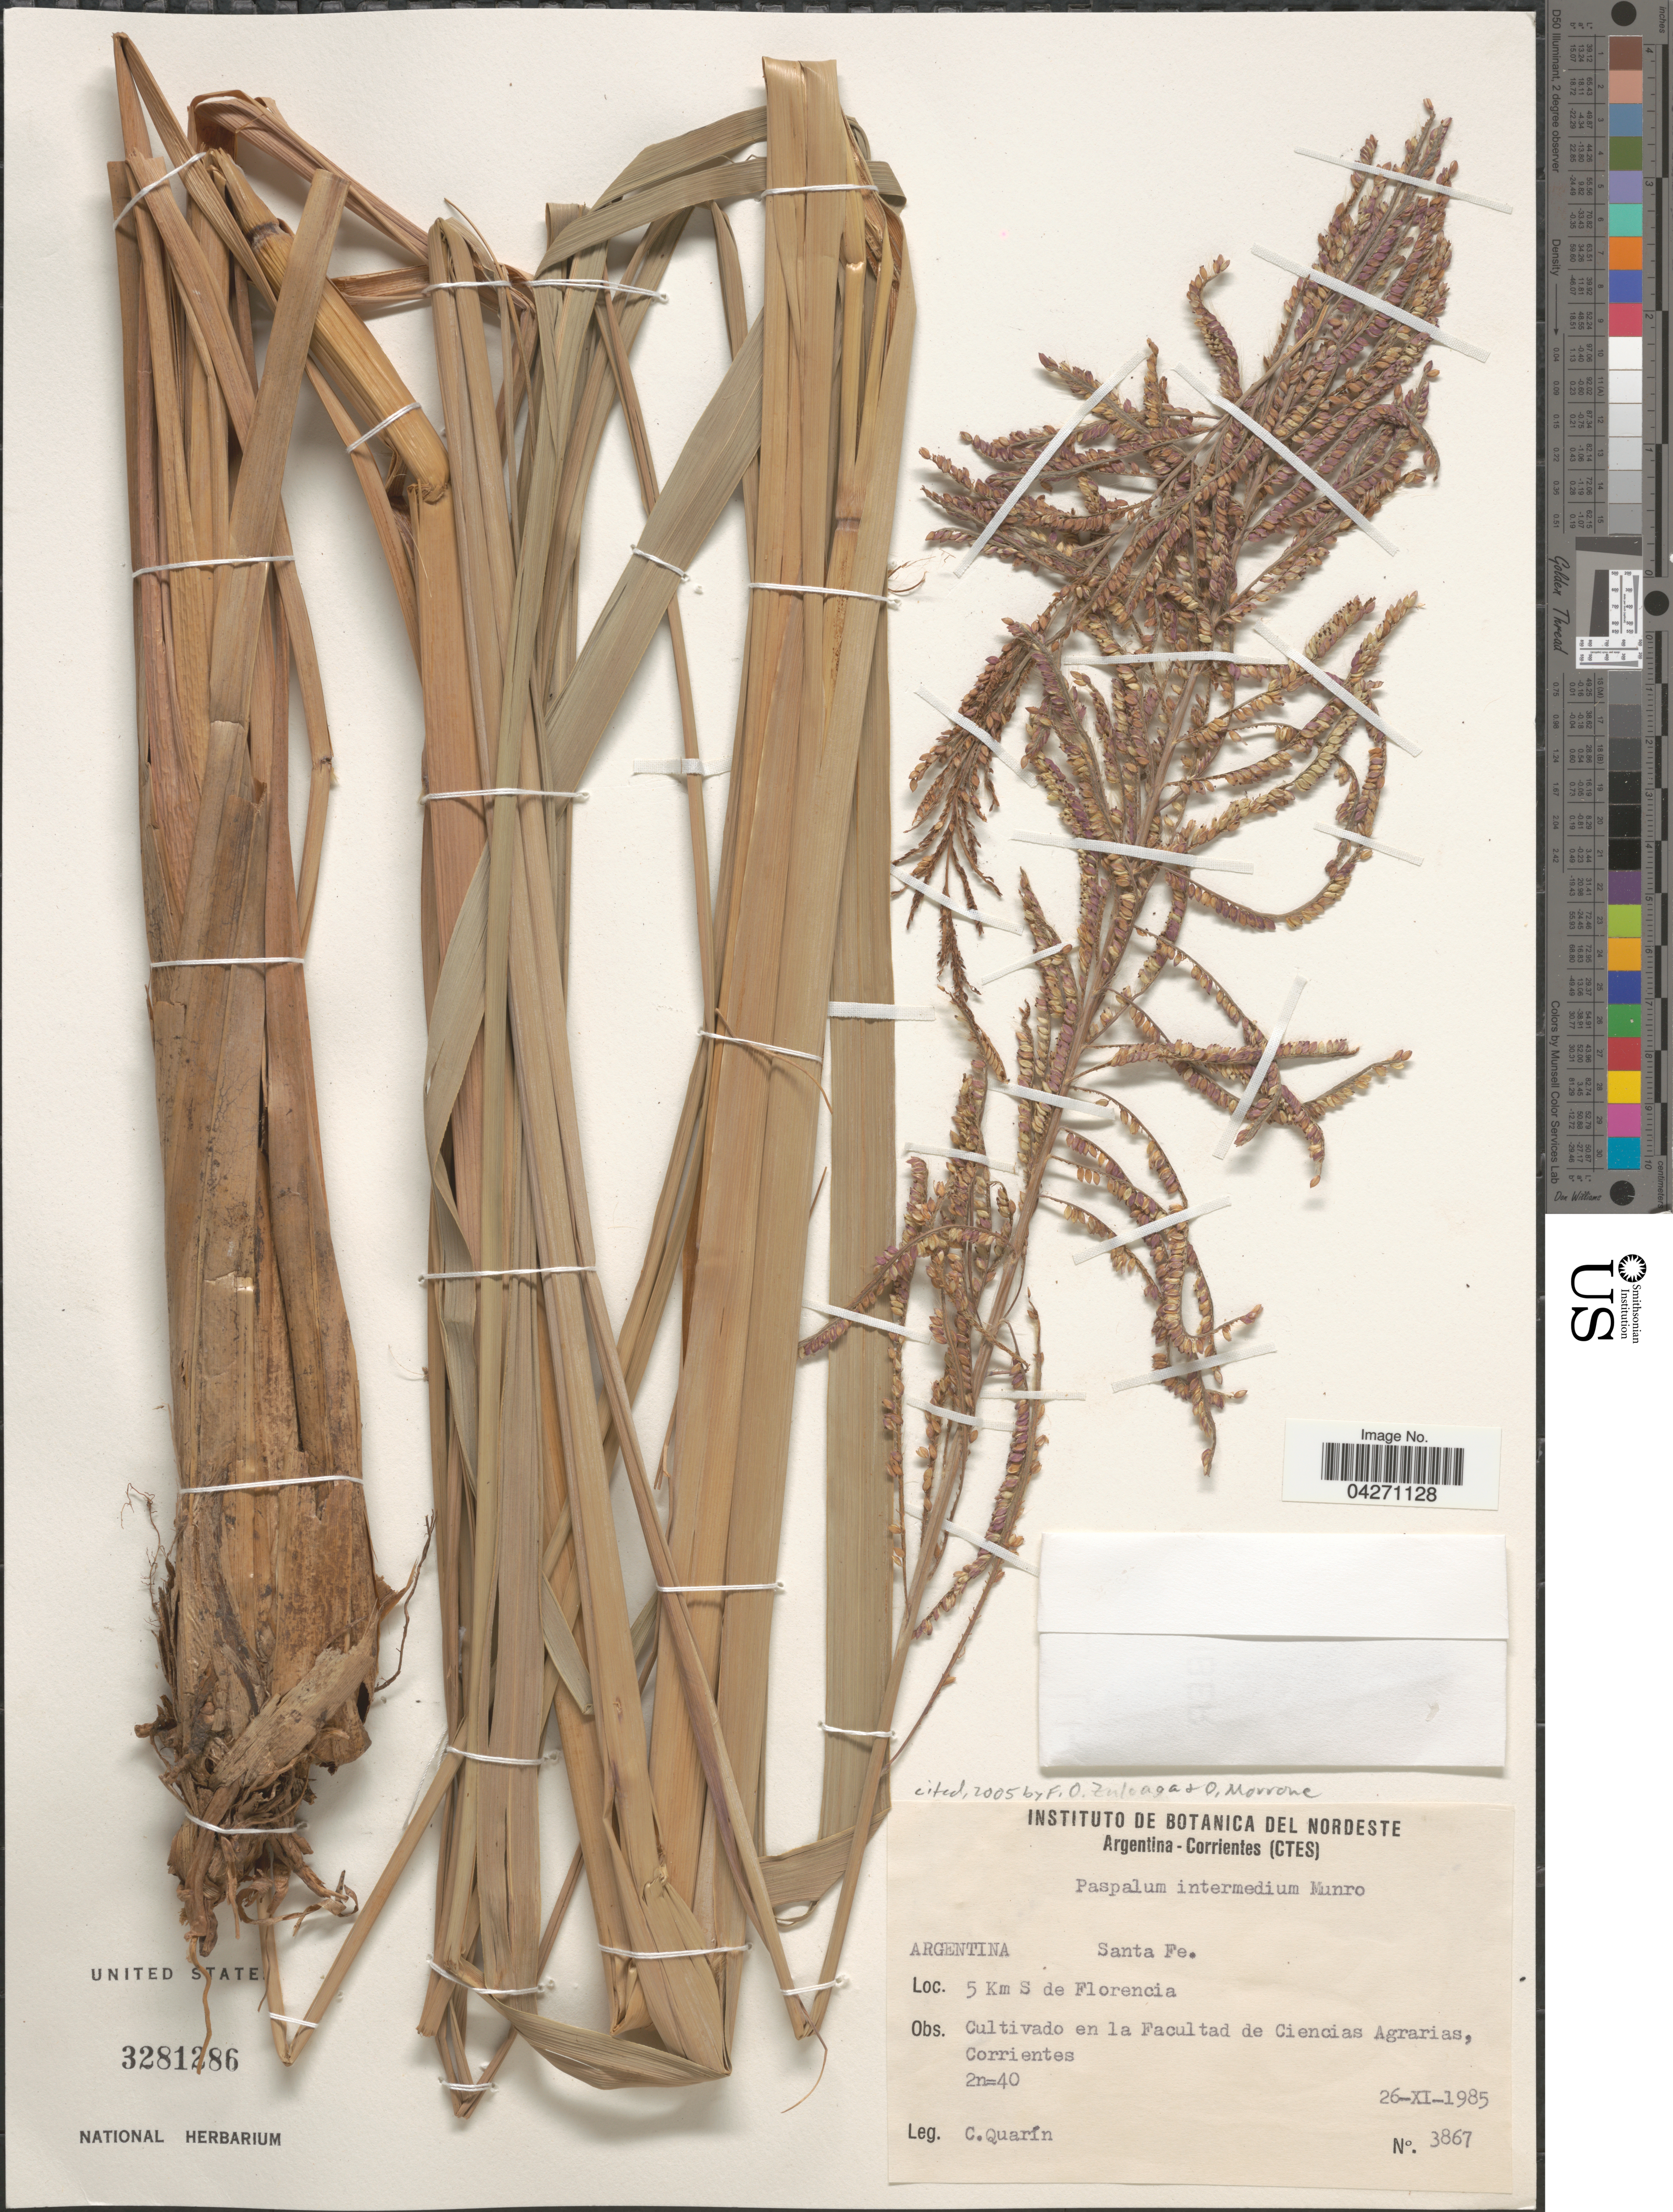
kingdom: Plantae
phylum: Tracheophyta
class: Liliopsida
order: Poales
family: Poaceae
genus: Paspalum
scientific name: Paspalum intermedium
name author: Munro ex Morong & Britton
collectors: C. Quarín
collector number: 3867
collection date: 1985-11-26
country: Argentina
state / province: Santa Fe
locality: Santa Fe. 5 Km S de Florencia.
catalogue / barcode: US 3281286